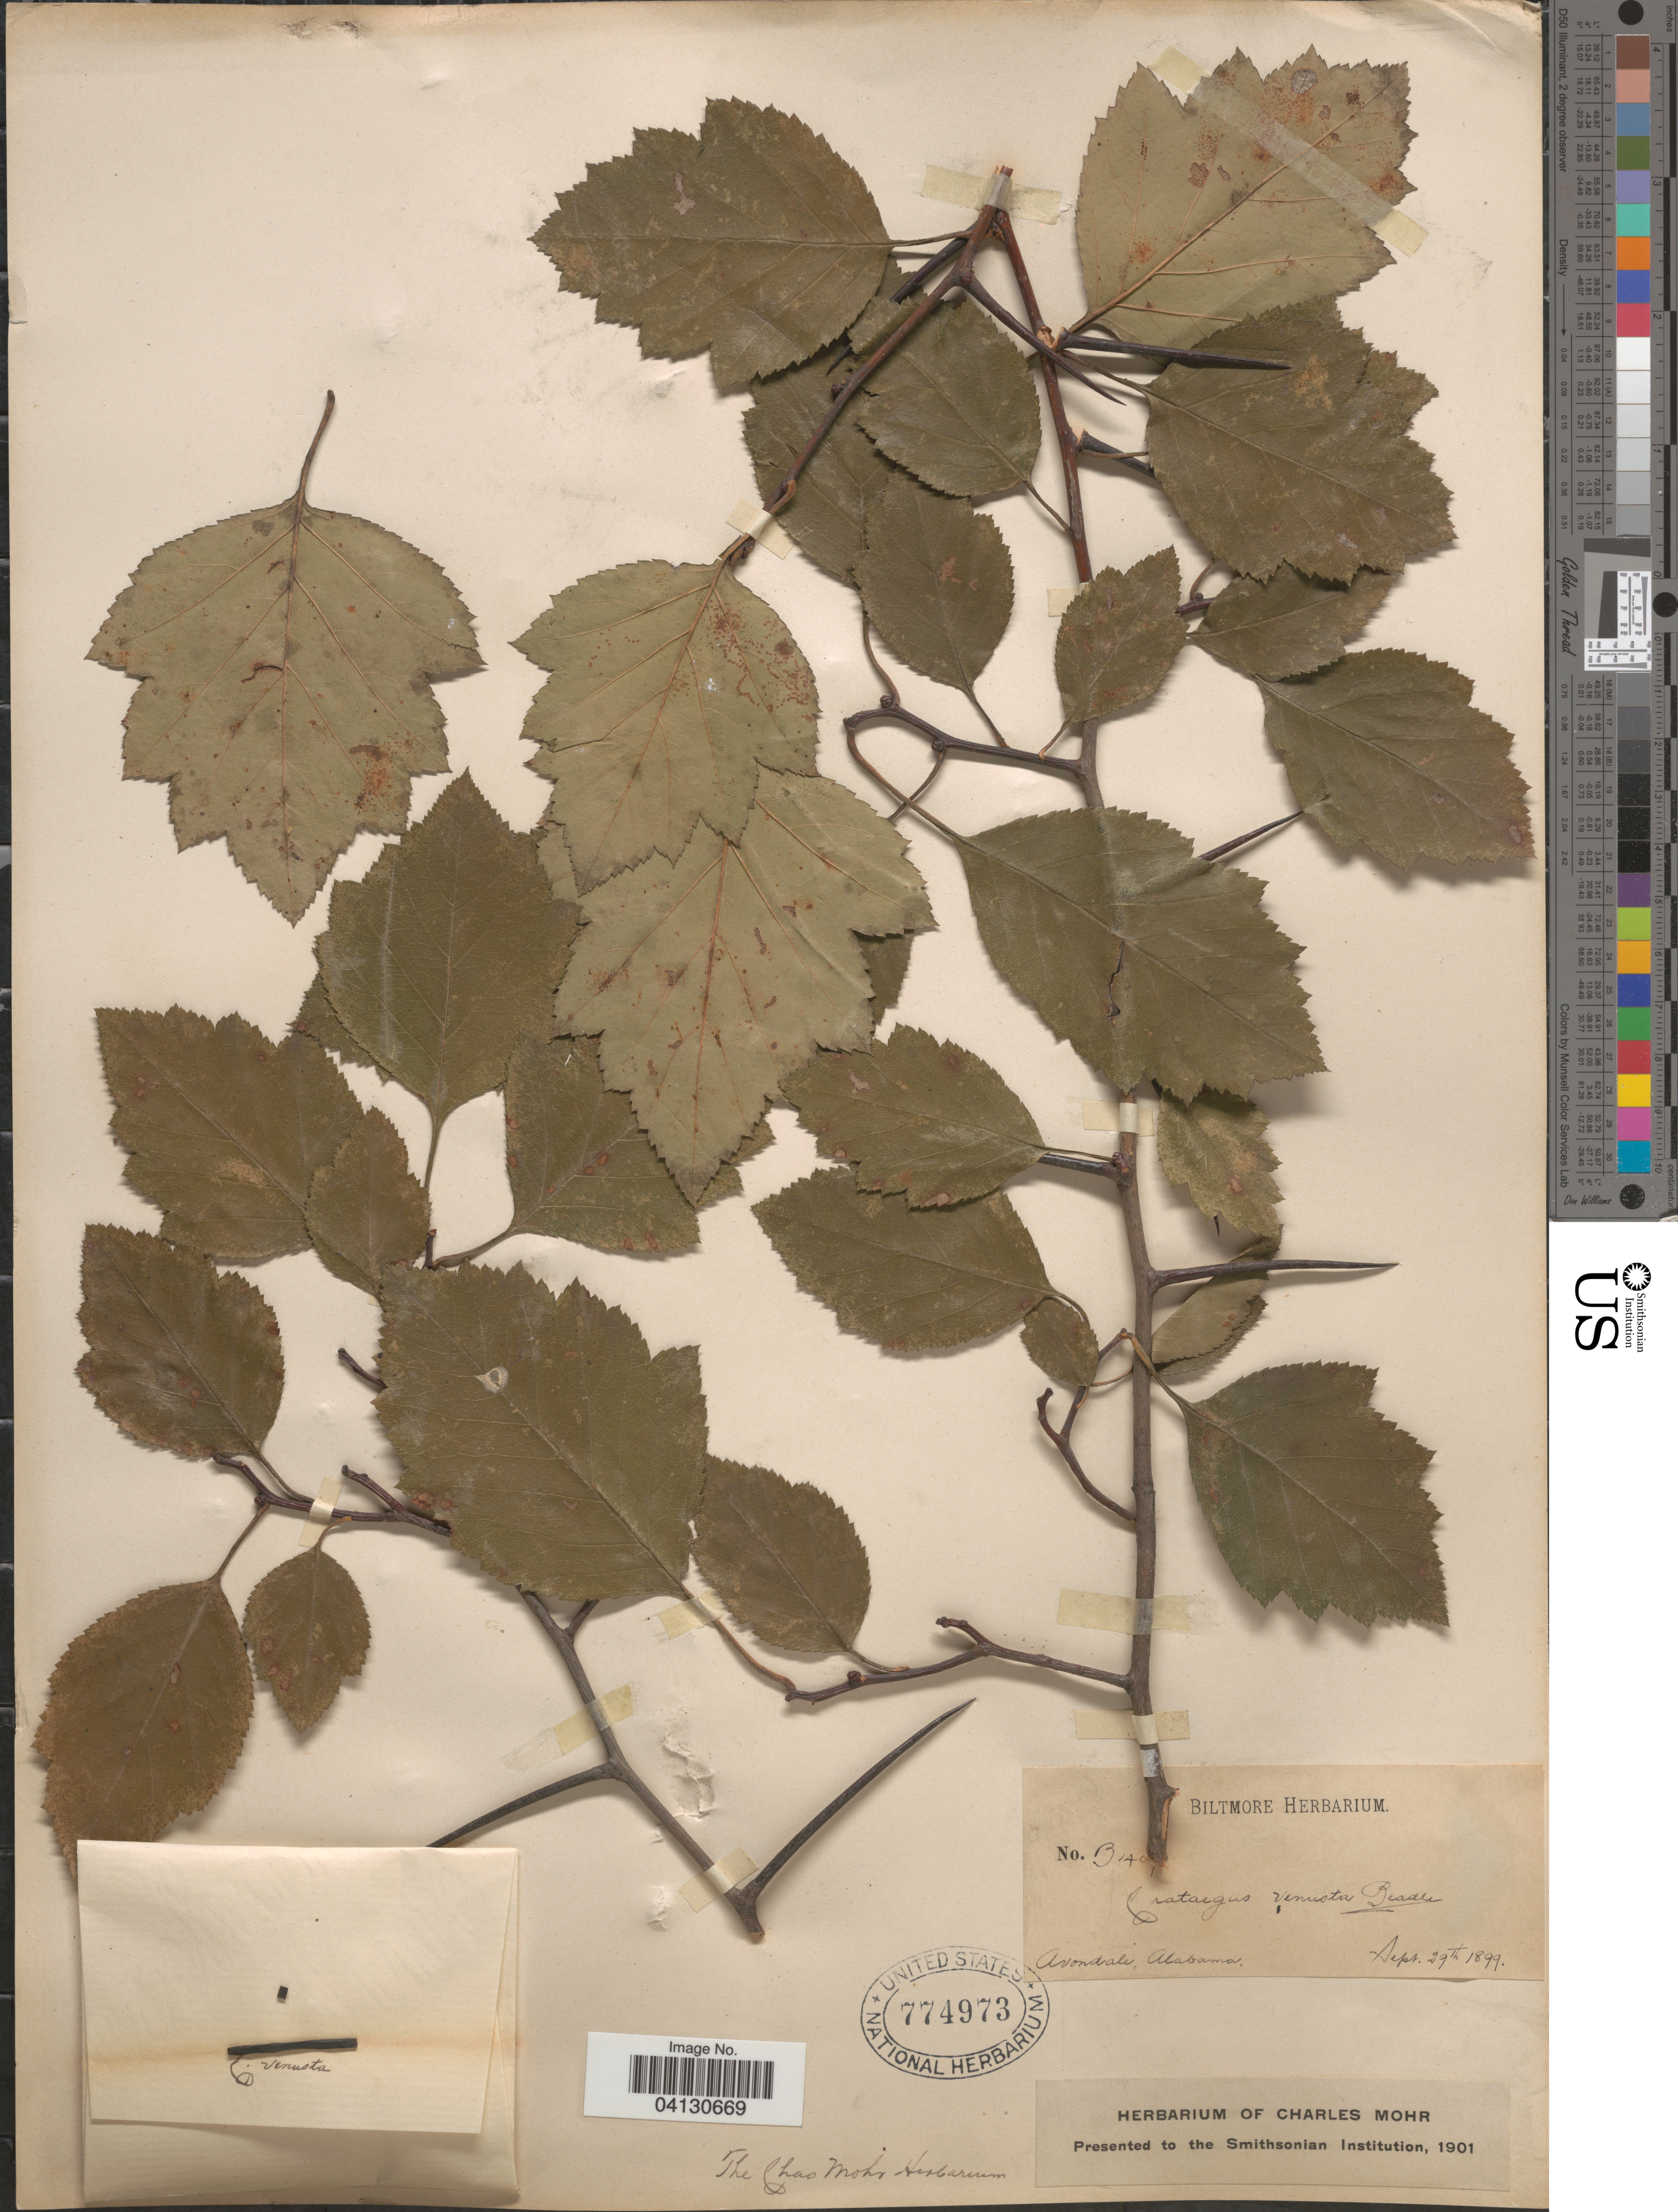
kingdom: Plantae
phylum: Tracheophyta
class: Magnoliopsida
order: Rosales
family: Rosaceae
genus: Crataegus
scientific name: Crataegus venusta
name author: Beadle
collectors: ex herb. Biltmore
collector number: B1409*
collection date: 1899-09-29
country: United States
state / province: Alabama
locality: Avondale.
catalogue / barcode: US 774973